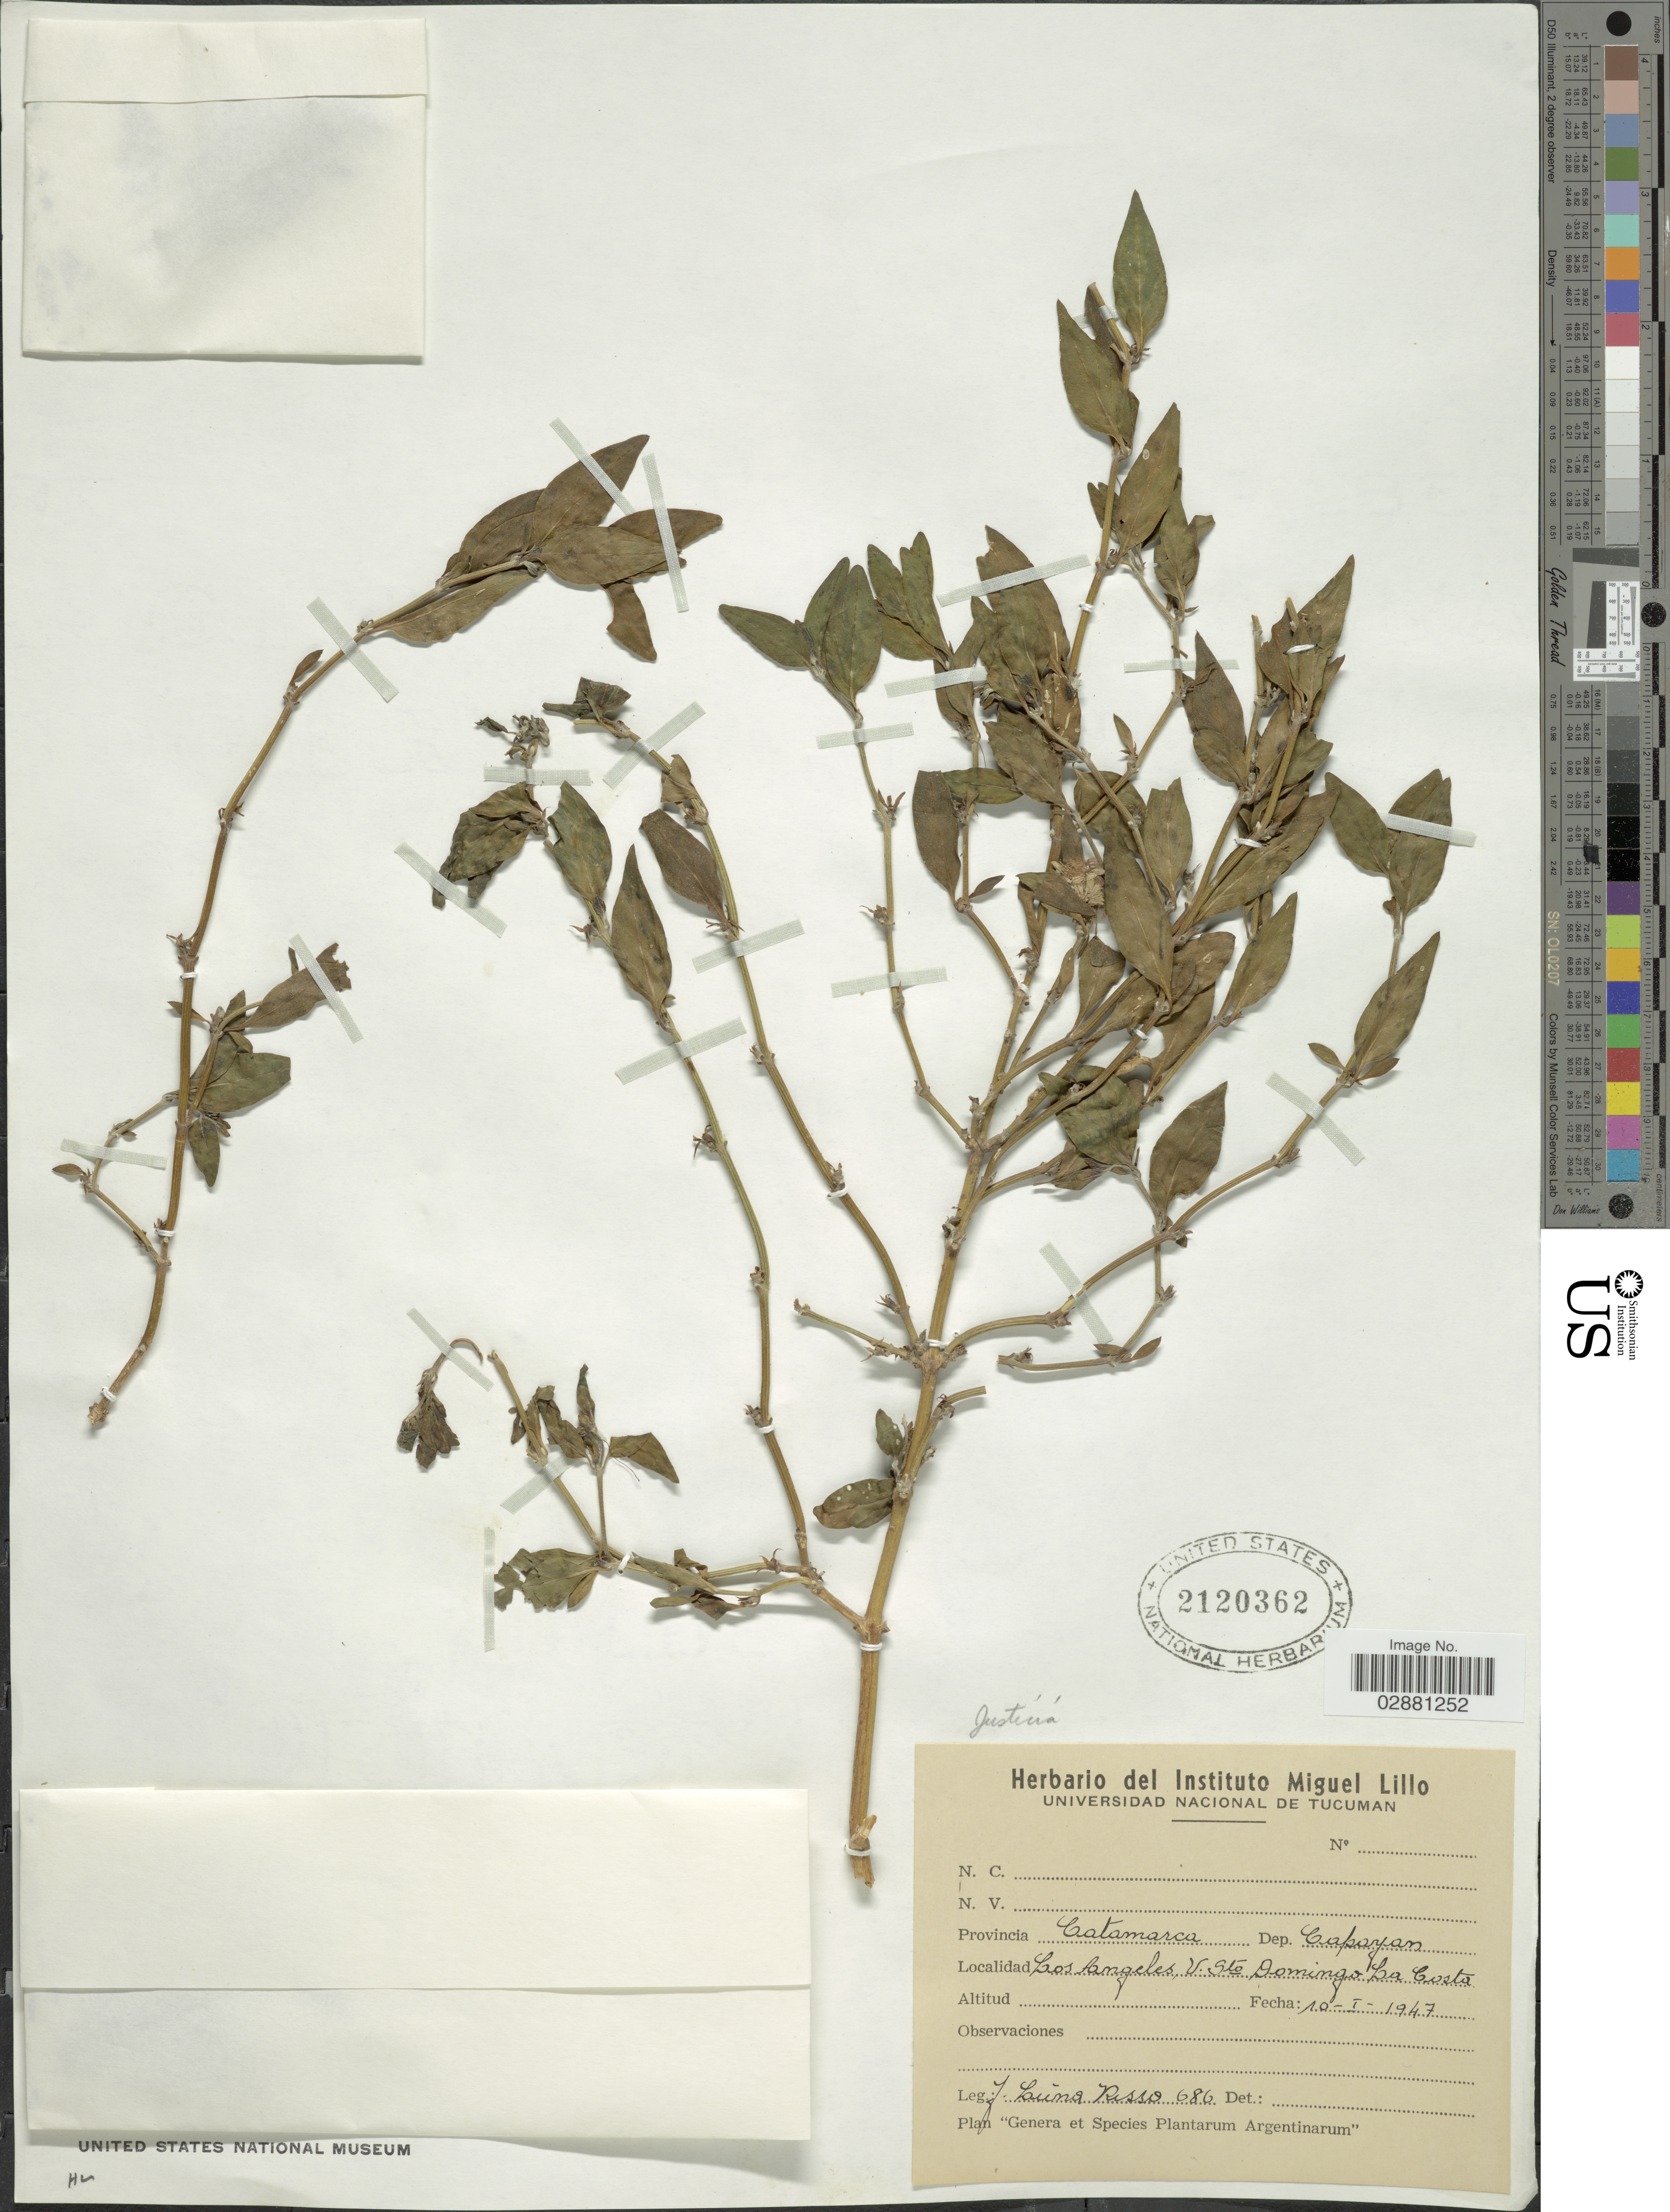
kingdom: Plantae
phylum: Tracheophyta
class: Magnoliopsida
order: Lamiales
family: Acanthaceae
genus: Justicia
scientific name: Justicia tweediana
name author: (Nees) Griseb.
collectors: J. Risso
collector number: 686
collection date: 1947-01-10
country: Argentina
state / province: Catamarca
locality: Provincia Catamarca, Dep. Capayan, Los Angeles, V. Sto Domingo La Costa.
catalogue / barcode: US 2120362